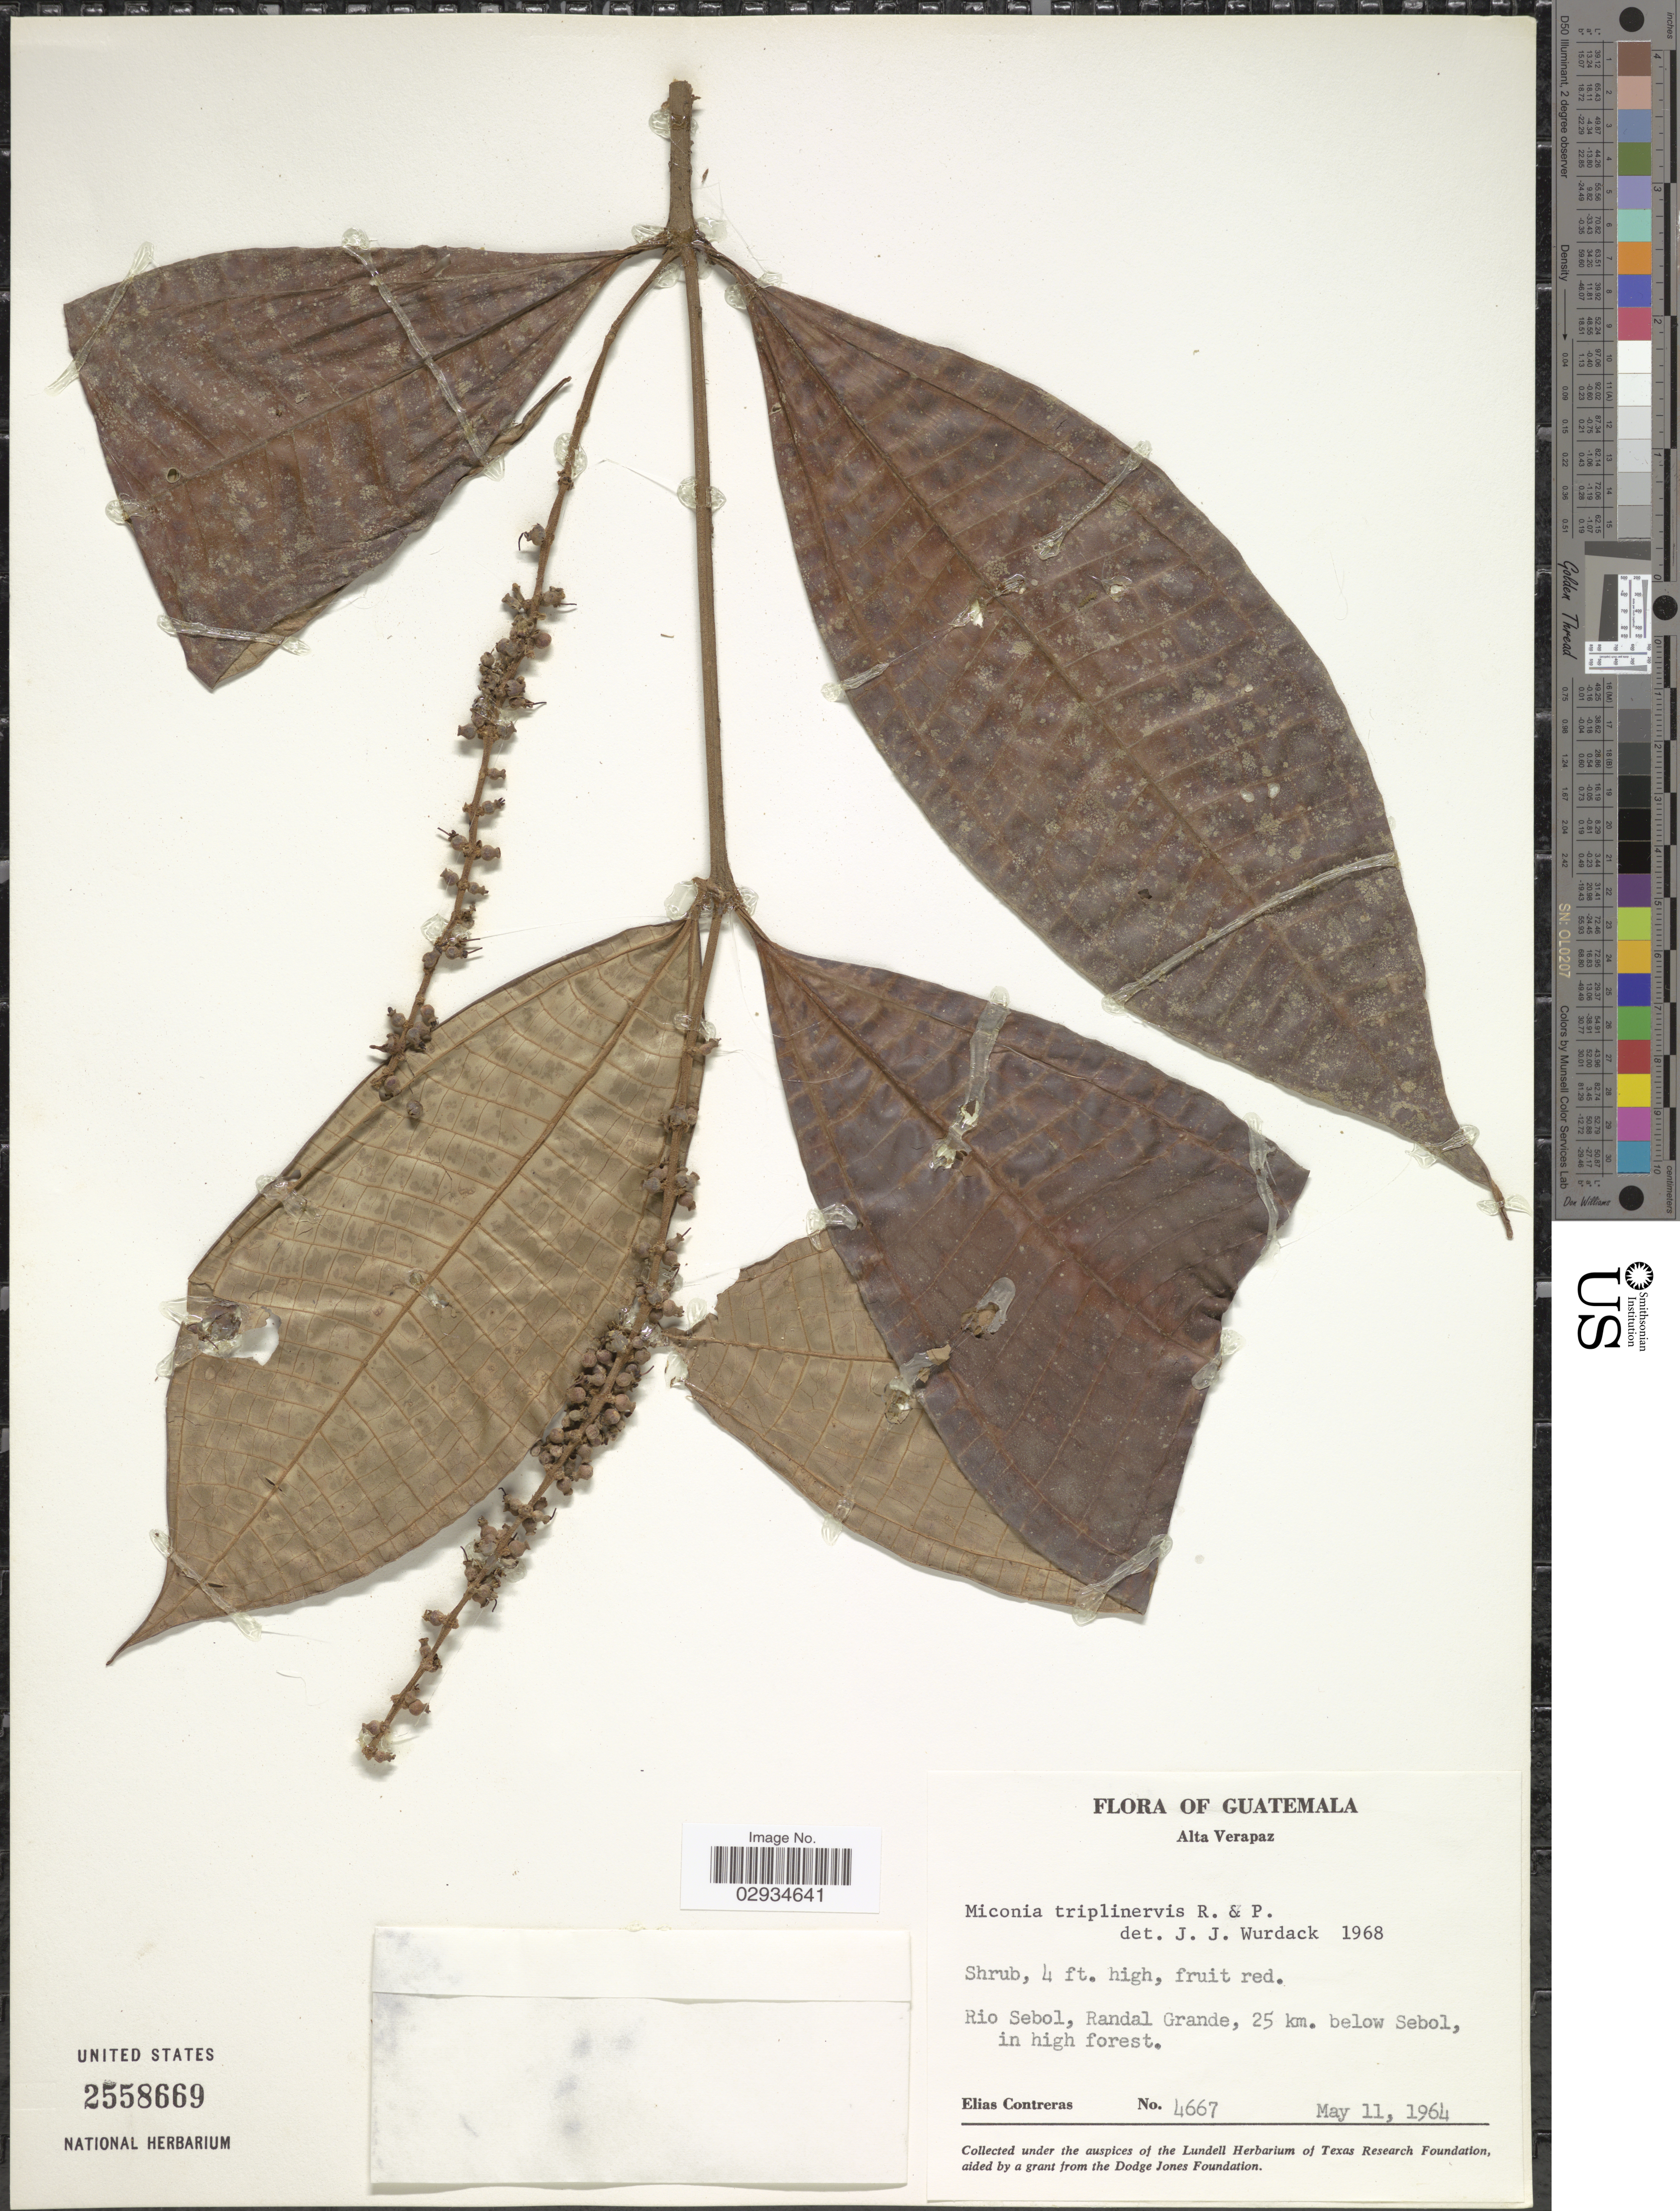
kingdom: Plantae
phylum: Tracheophyta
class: Magnoliopsida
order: Myrtales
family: Melastomataceae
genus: Miconia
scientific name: Miconia triplinervis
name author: Ruiz & Pav.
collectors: E. Contreras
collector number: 4667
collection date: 1964-05-11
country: Guatemala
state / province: Alta Verapaz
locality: Rio Sebol, Randal Grande, 25 km. below Sebol, in high forest.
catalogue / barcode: US 2558669